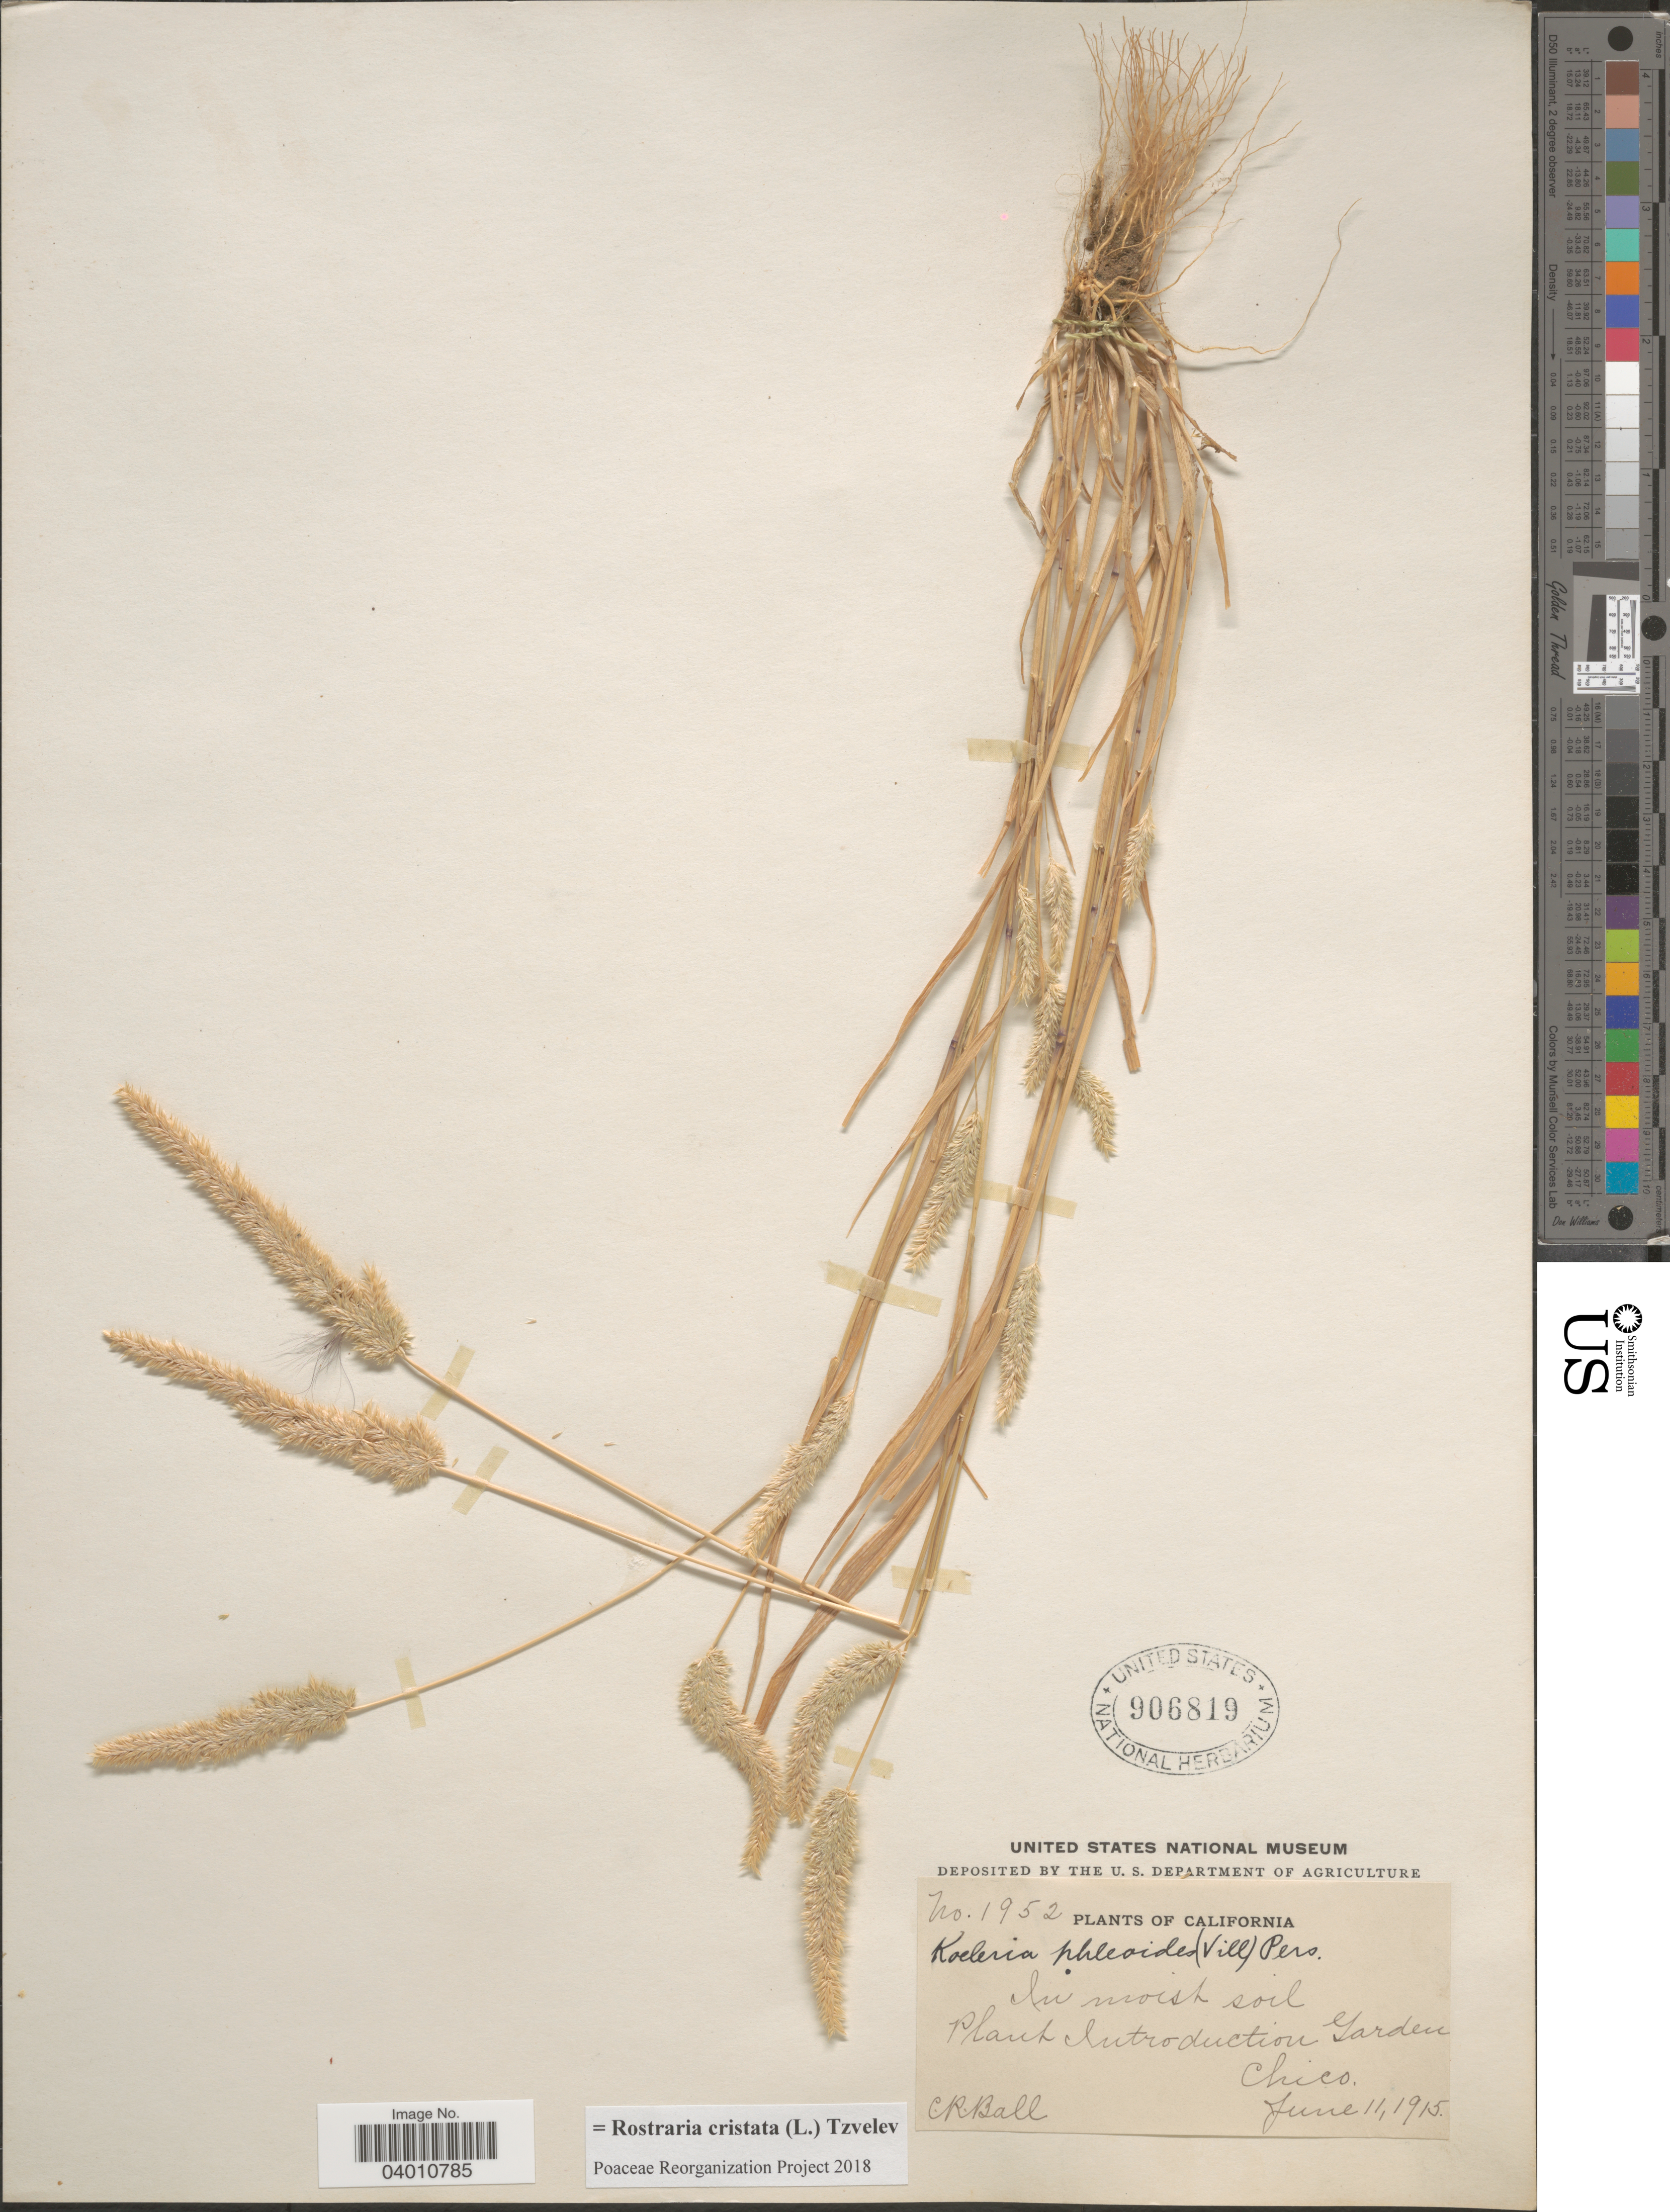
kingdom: Plantae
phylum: Tracheophyta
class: Liliopsida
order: Poales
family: Poaceae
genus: Rostraria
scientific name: Rostraria cristata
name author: (L.) Tzvelev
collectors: C. R. Ball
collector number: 1952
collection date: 1915-06-11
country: United States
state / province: California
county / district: Butte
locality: Plant Introduction Garden. Chico.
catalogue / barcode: US 906819